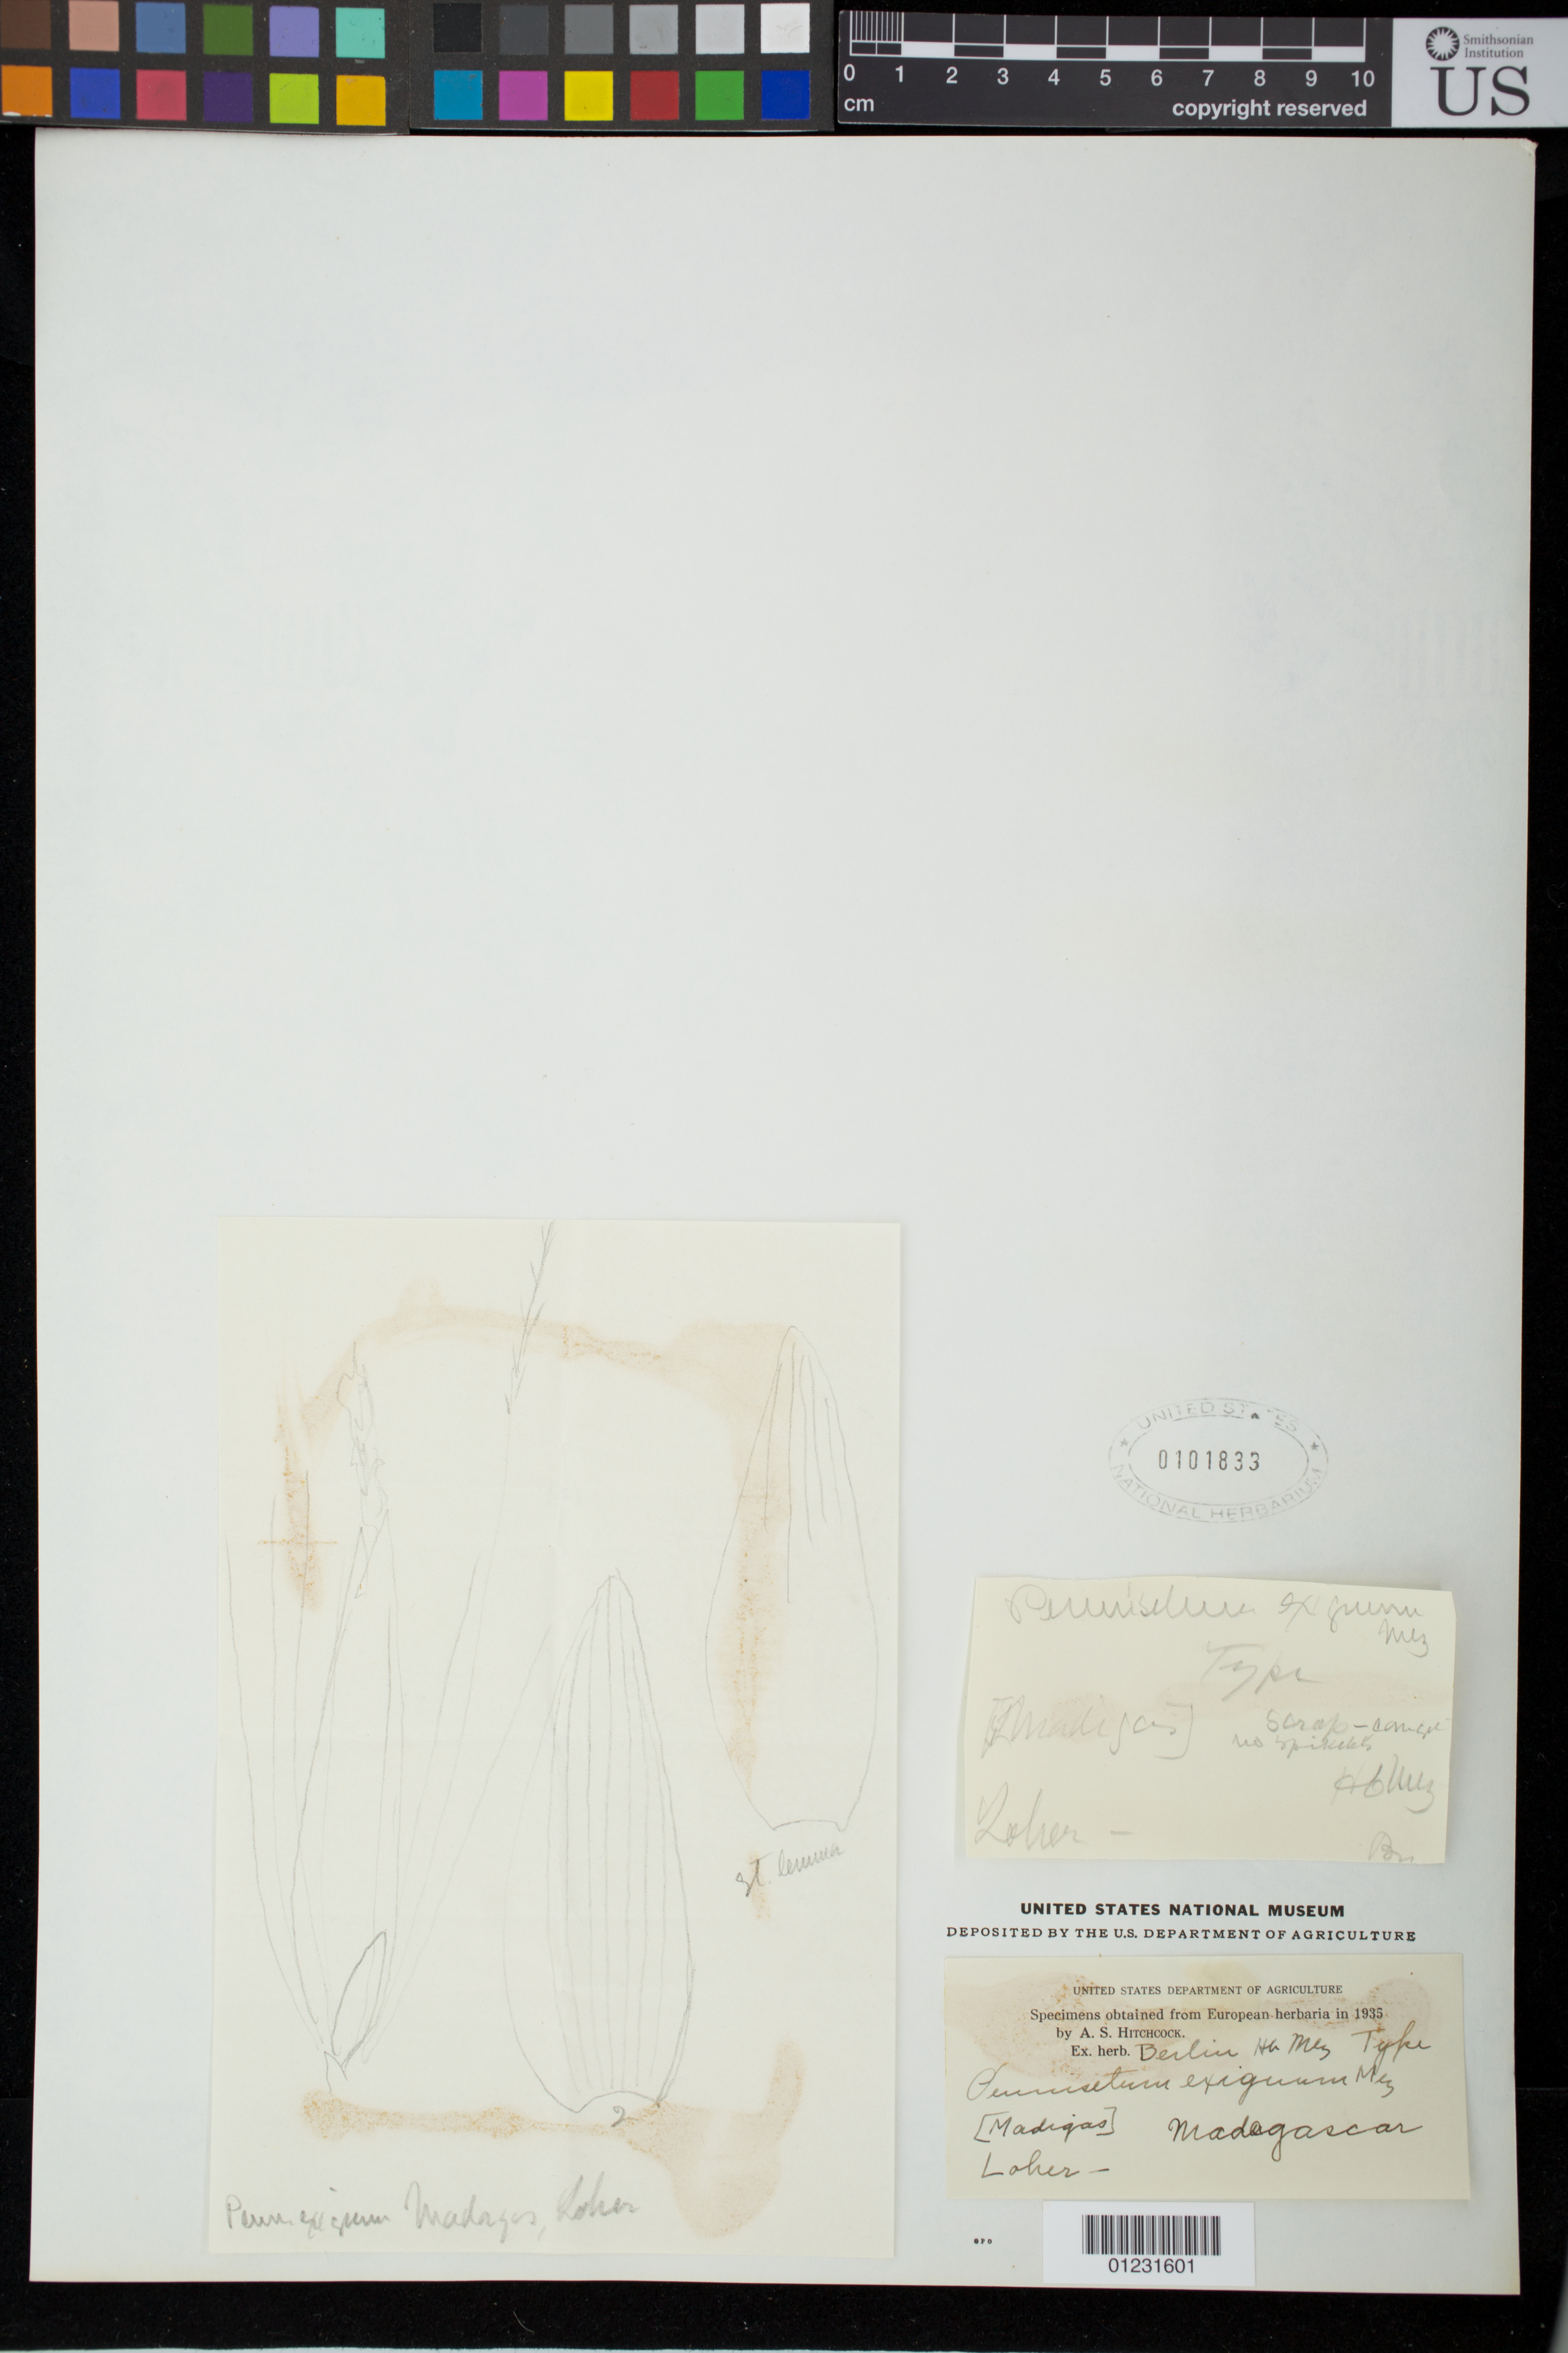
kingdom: Plantae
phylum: Tracheophyta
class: Liliopsida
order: Poales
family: Poaceae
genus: Pennisetum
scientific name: Pennisetum exiguum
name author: Mez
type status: Type Collection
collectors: A. Loher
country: Madagascar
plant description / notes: Fragmentary material of type specimen ex herb. Berlin.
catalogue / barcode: US 101833